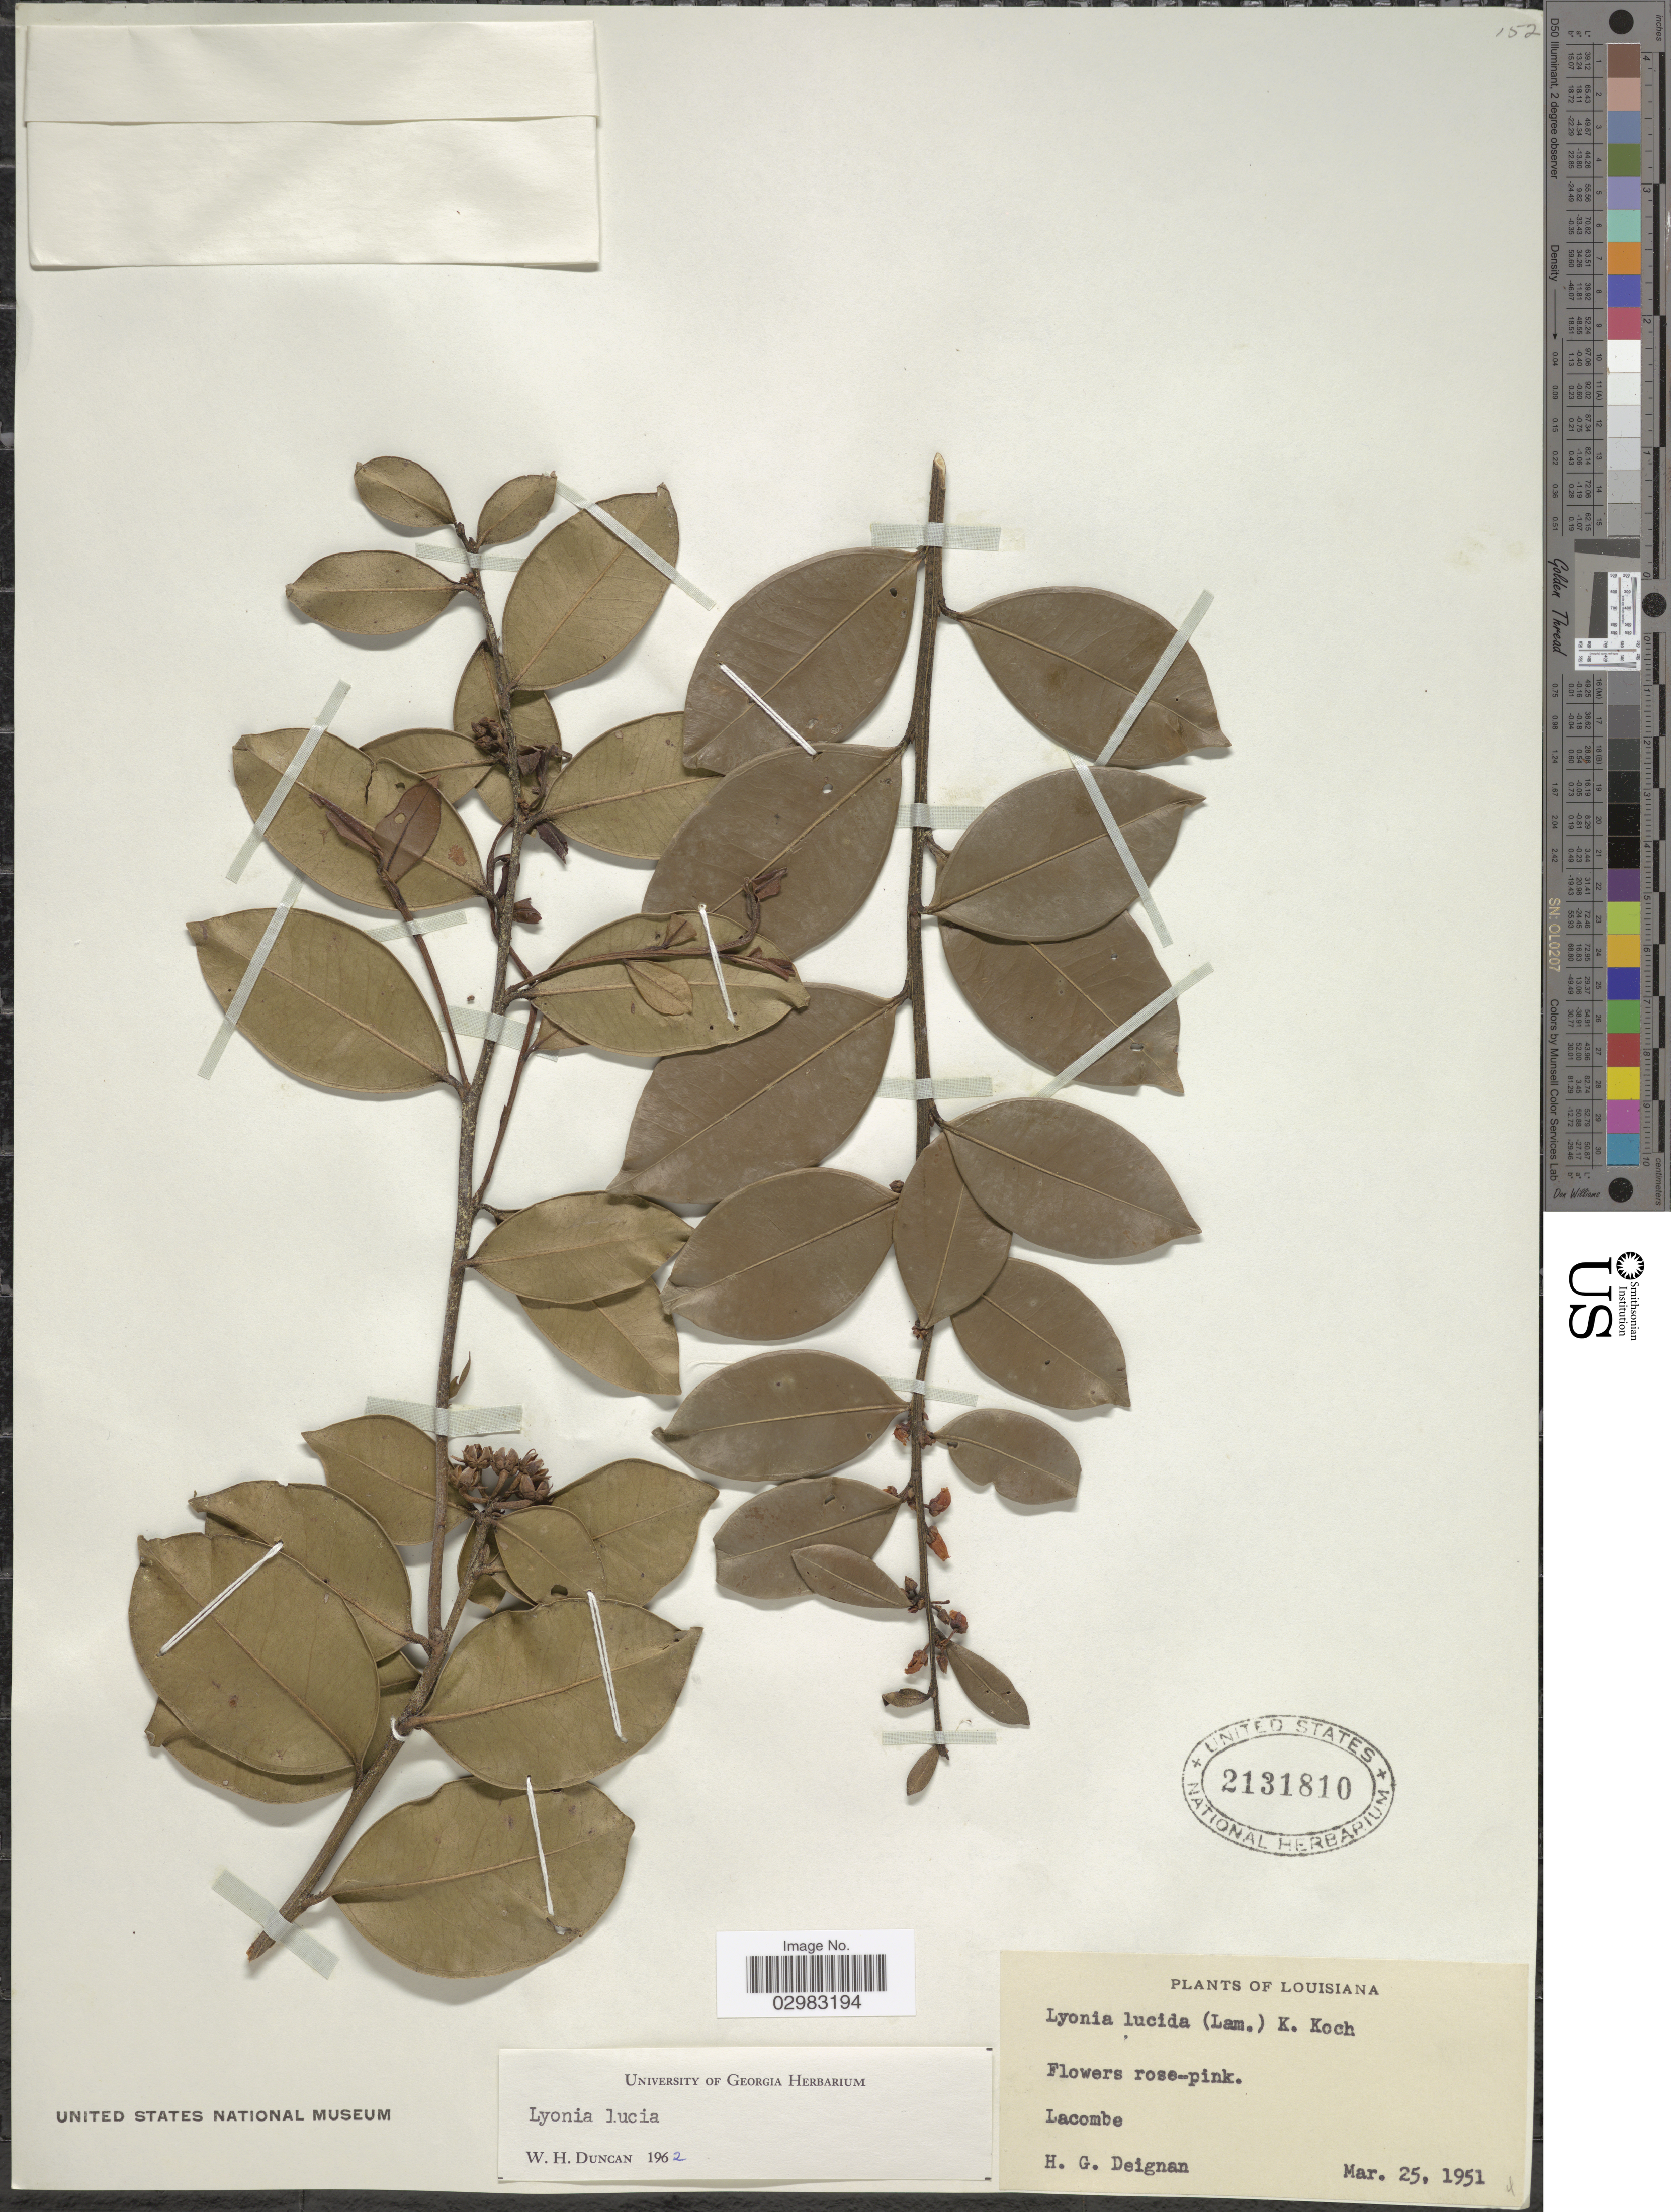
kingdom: Plantae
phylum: Tracheophyta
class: Magnoliopsida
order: Ericales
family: Ericaceae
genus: Lyonia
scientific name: Lyonia lucida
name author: K. Koch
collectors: H. Deignan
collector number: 4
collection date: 1951-03-25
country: United States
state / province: Louisiana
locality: Lacombe.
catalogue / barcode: US 2131810